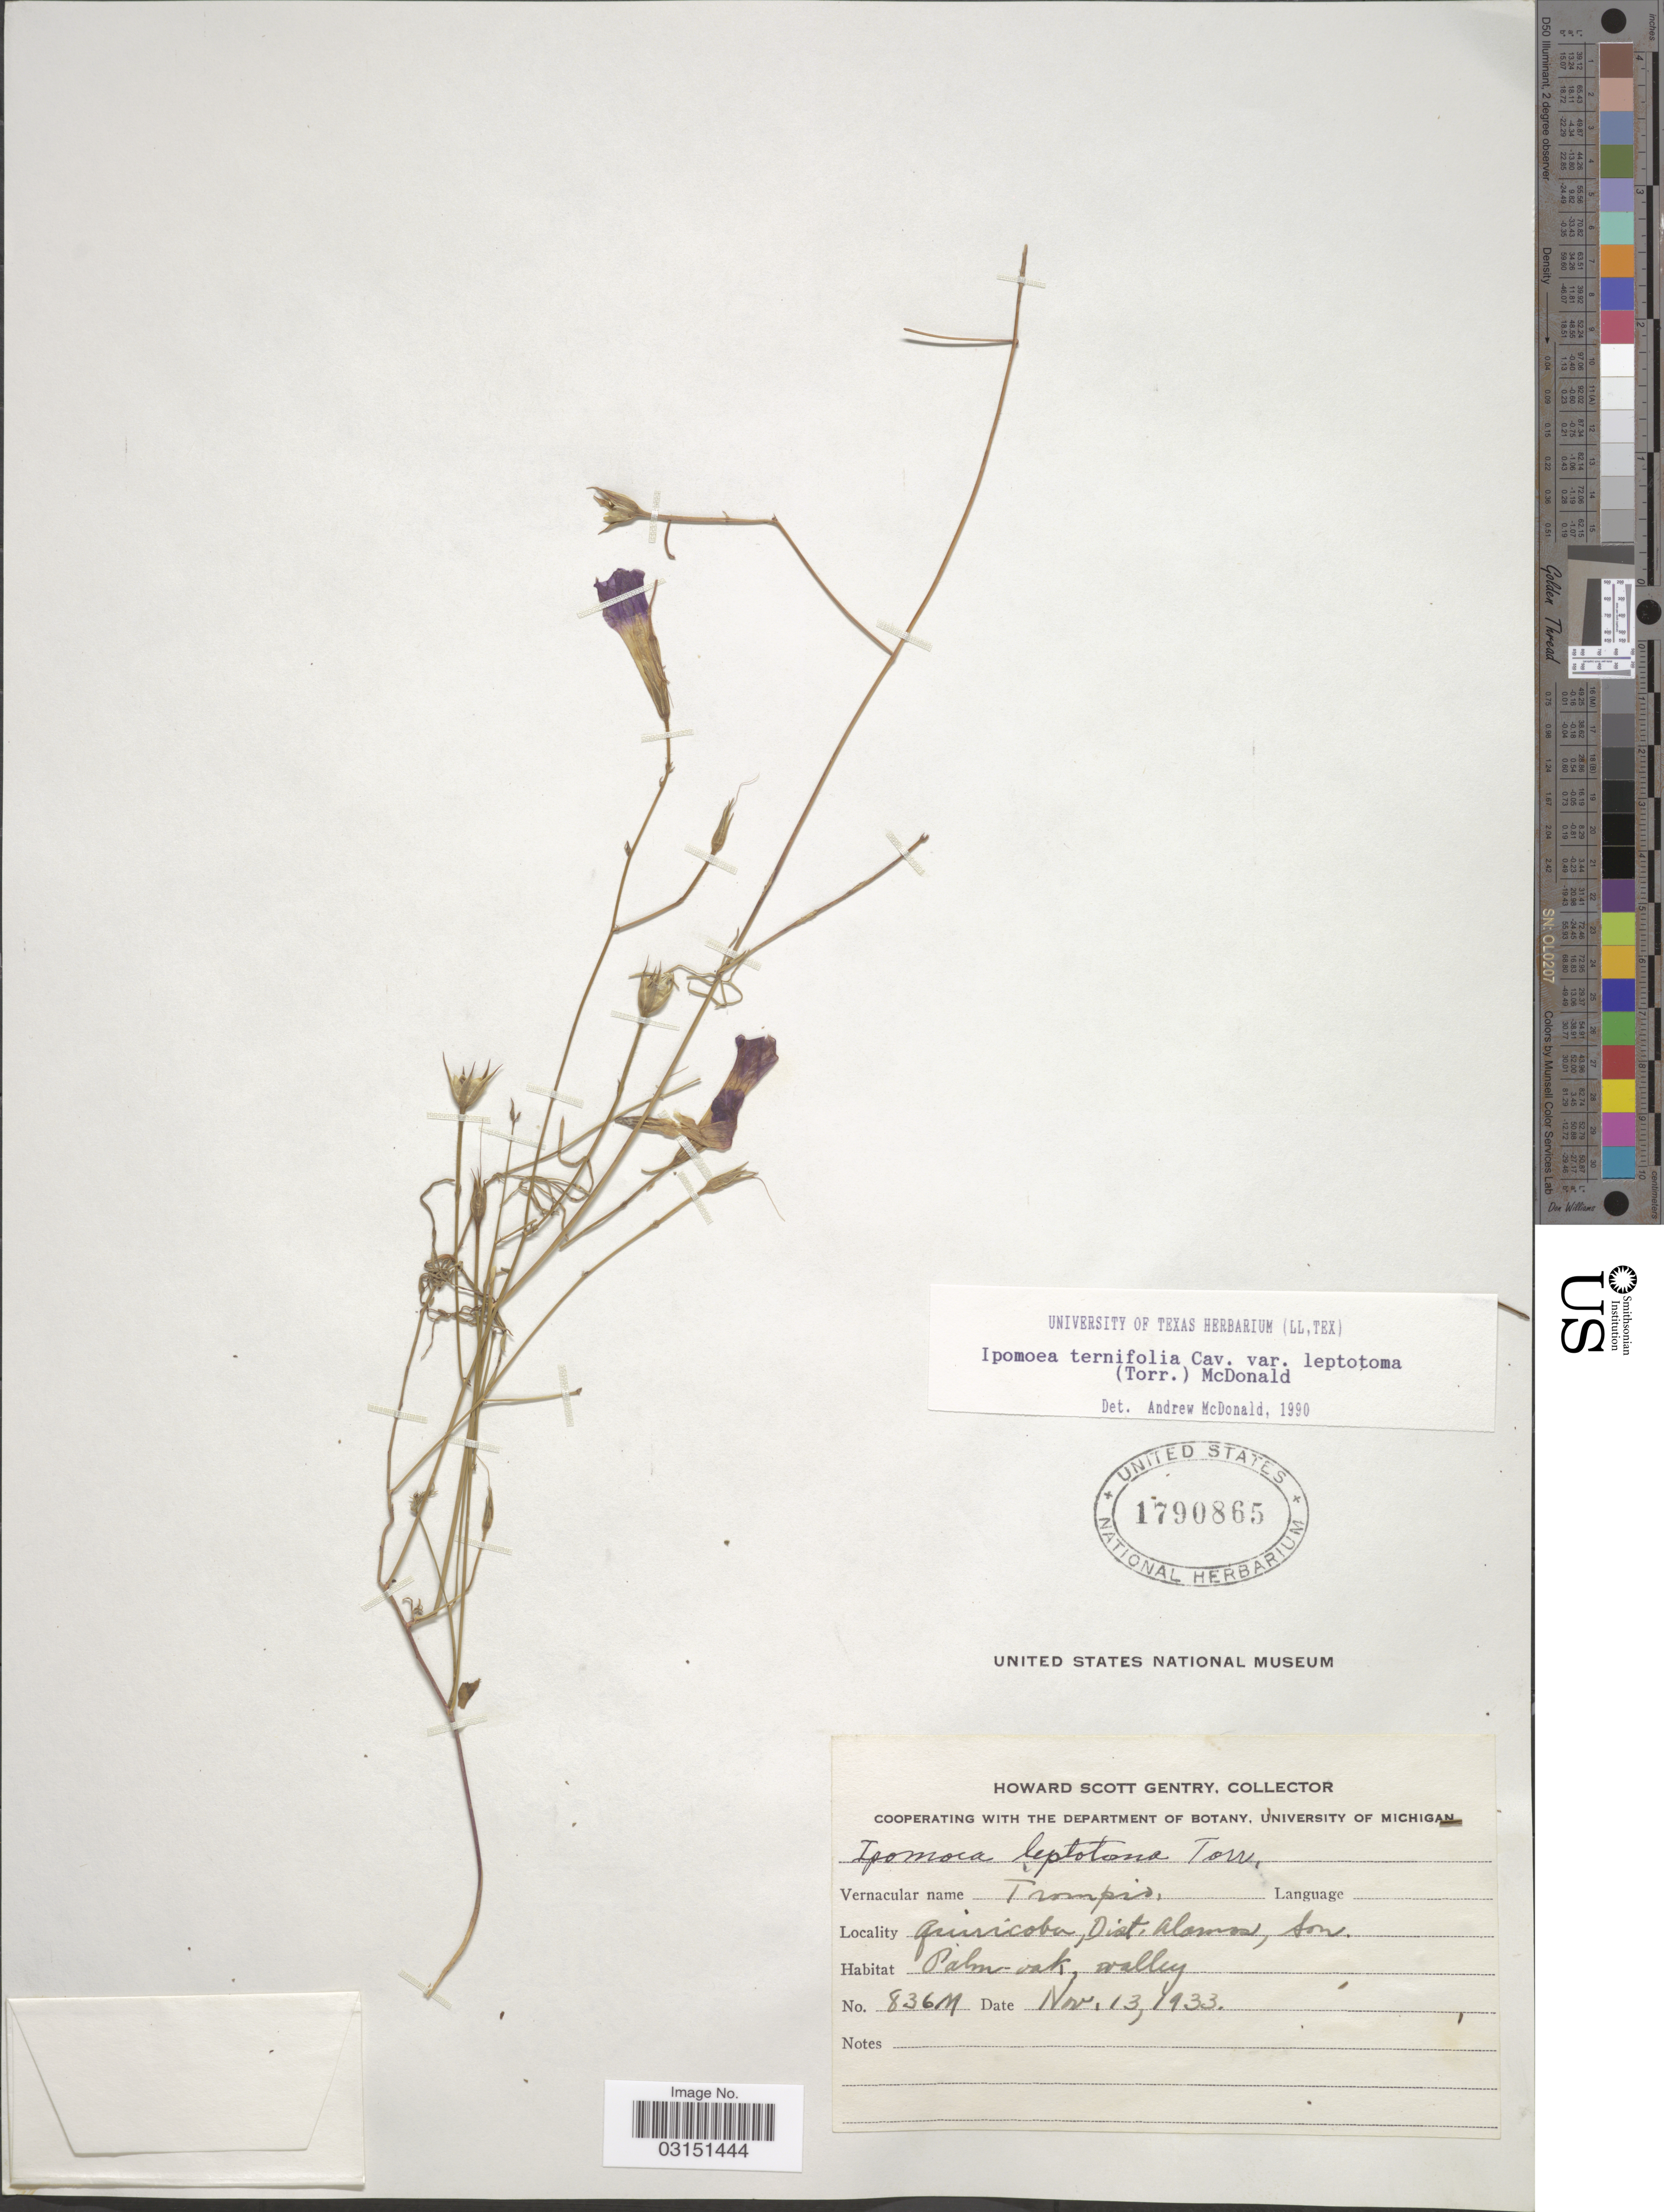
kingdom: Plantae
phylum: Tracheophyta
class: Magnoliopsida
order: Solanales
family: Convolvulaceae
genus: Ipomoea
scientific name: Ipomoea ternifolia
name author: Cav.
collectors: H. S. Gentry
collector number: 836M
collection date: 1933-11-13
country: Mexico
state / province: Sonora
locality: Quiricoba, Dist. Alamos, Son.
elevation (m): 836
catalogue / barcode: US 1790865